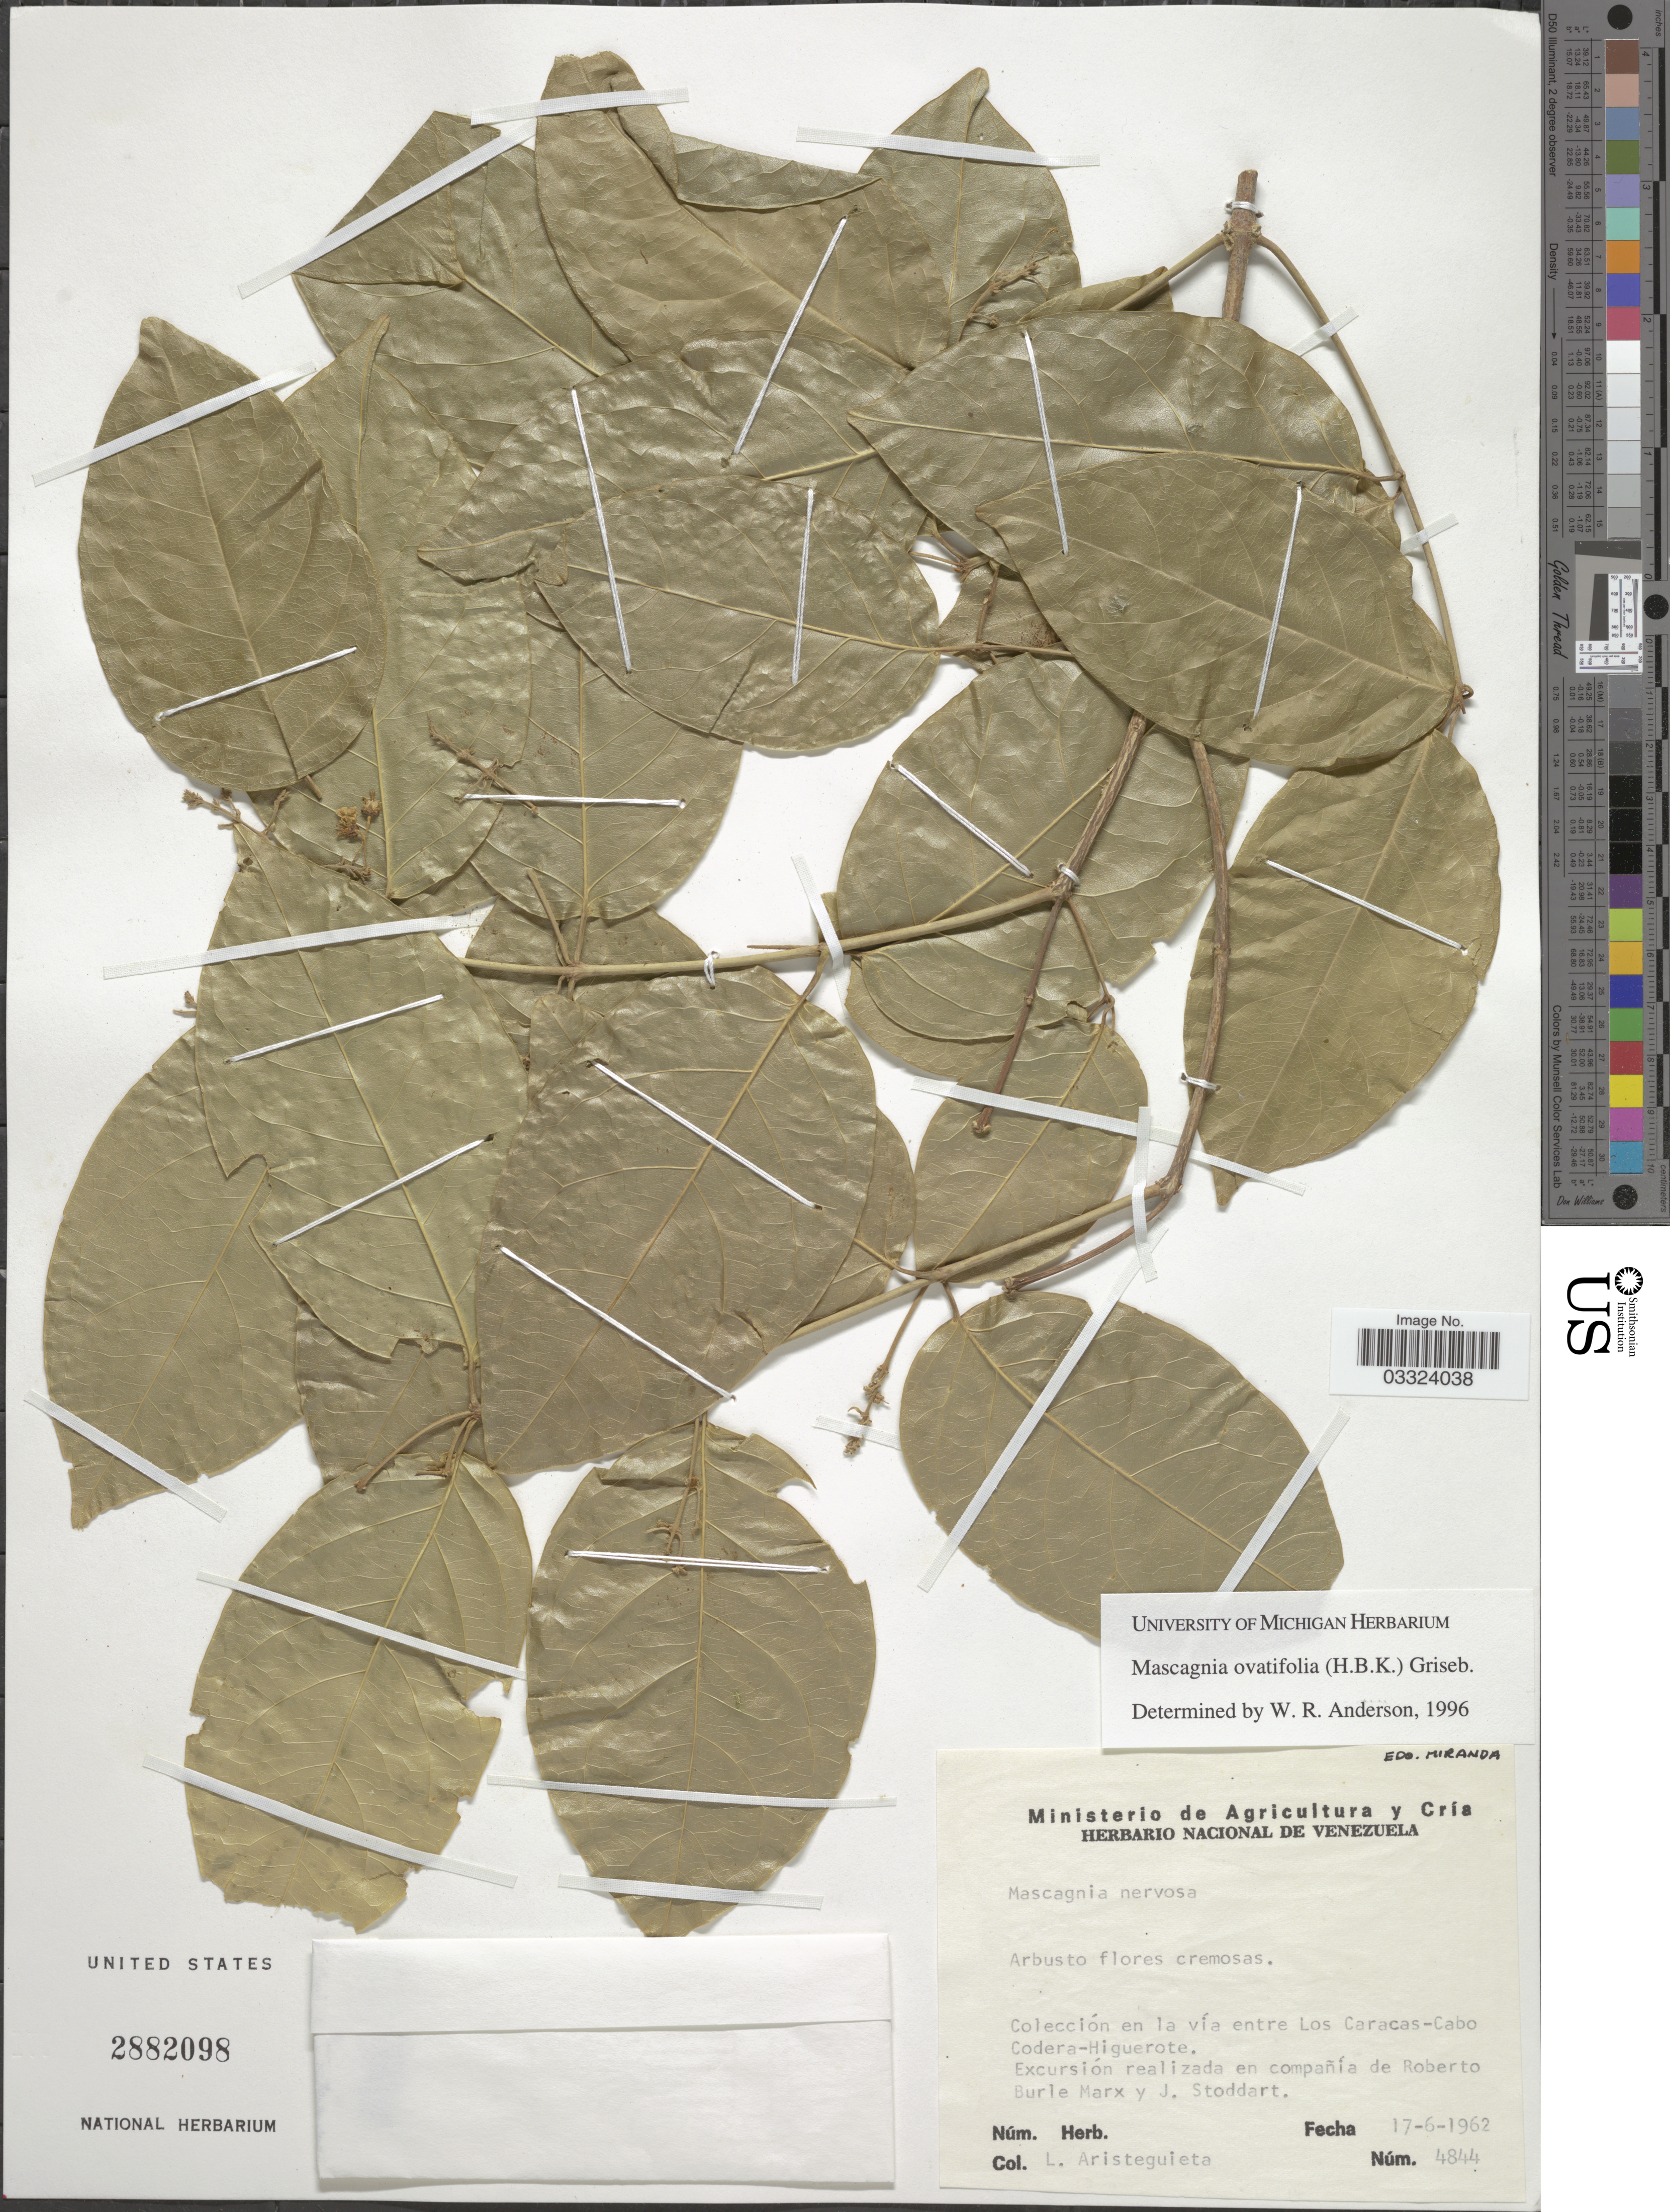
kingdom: Plantae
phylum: Tracheophyta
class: Magnoliopsida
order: Malpighiales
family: Malpighiaceae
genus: Mascagnia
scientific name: Mascagnia ovatifolia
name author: (Kunth) Griseb.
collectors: L. Aristeguieta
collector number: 4844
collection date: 1962-06-17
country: Venezuela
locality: Entre Los Caracas-Cabo Codera-Higuerote. Excursión realizada en compañia de Roberto Burle Marx y J. Stoddart.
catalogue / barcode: US 2882098